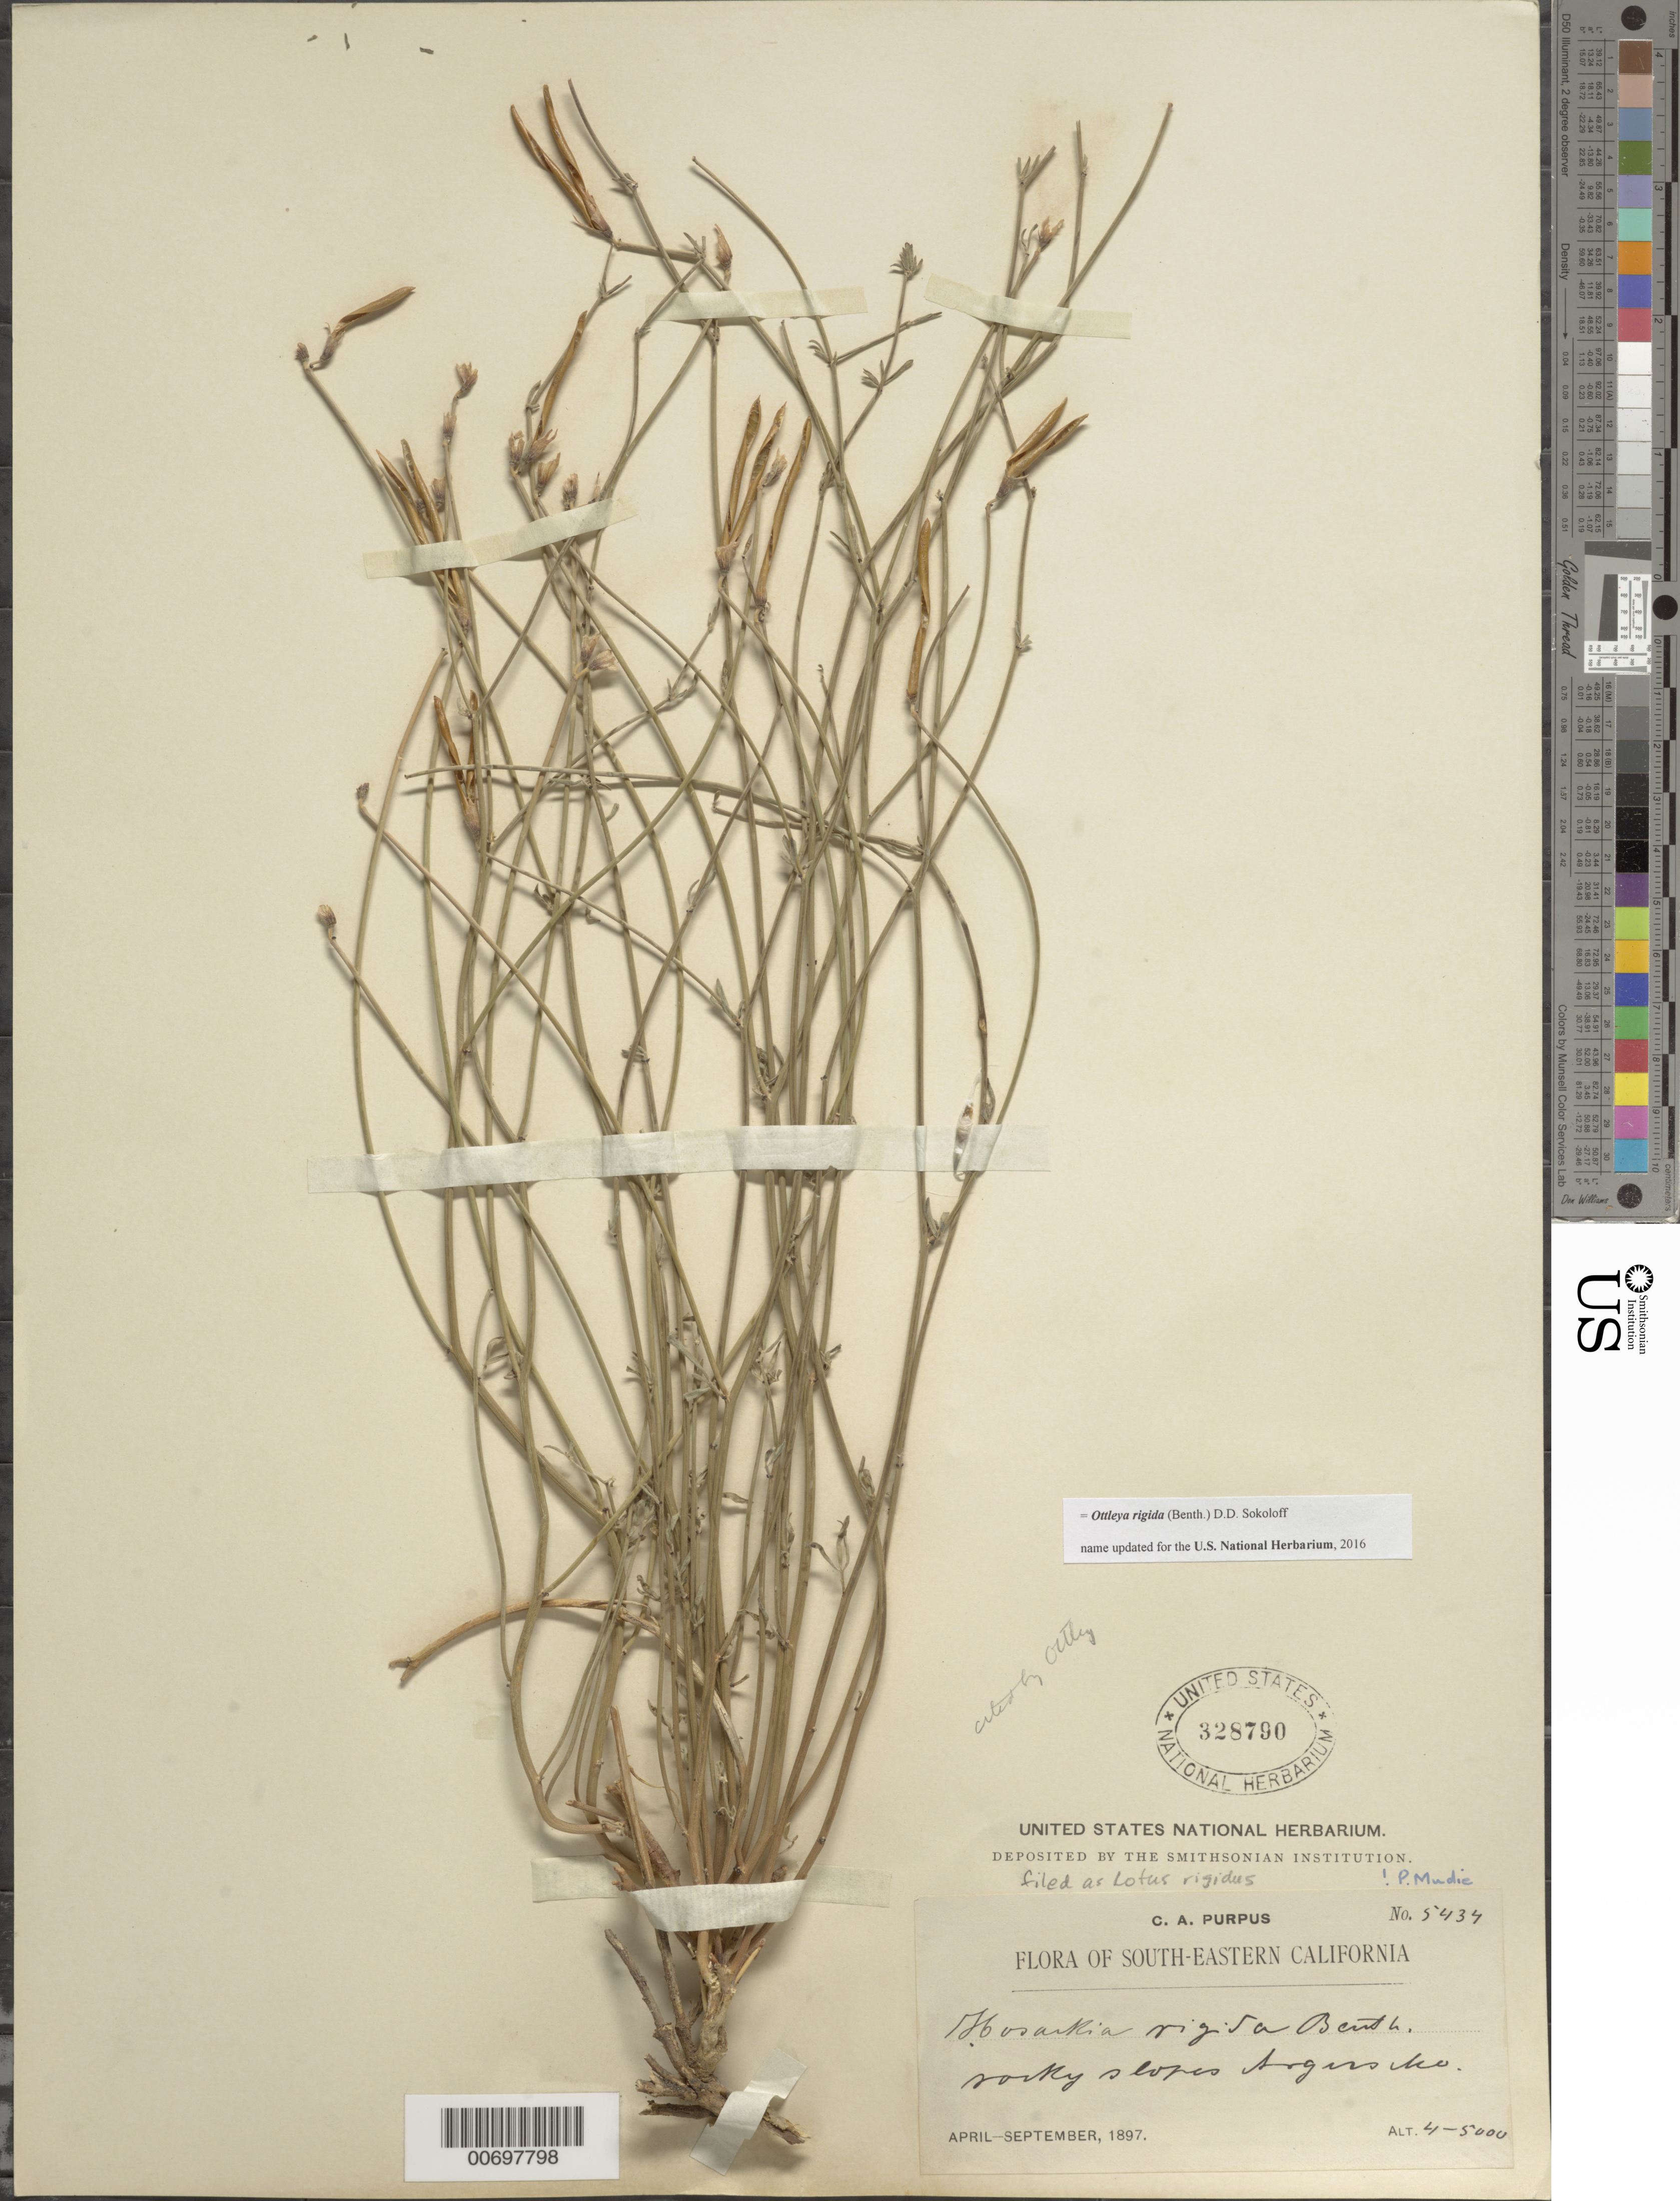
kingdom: Plantae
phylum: Tracheophyta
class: Magnoliopsida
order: Fabales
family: Fabaceae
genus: Ottleya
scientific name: Ottleya rigida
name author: (Benth.) D.D. Sokoloff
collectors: C. A. Purpus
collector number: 5434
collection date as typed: Apr 1897 to -- Sep 1897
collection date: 1897-04/1897-09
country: United States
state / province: California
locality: South-eastern.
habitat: Rocky slopes Argnsiko(sp?).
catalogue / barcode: US 328790